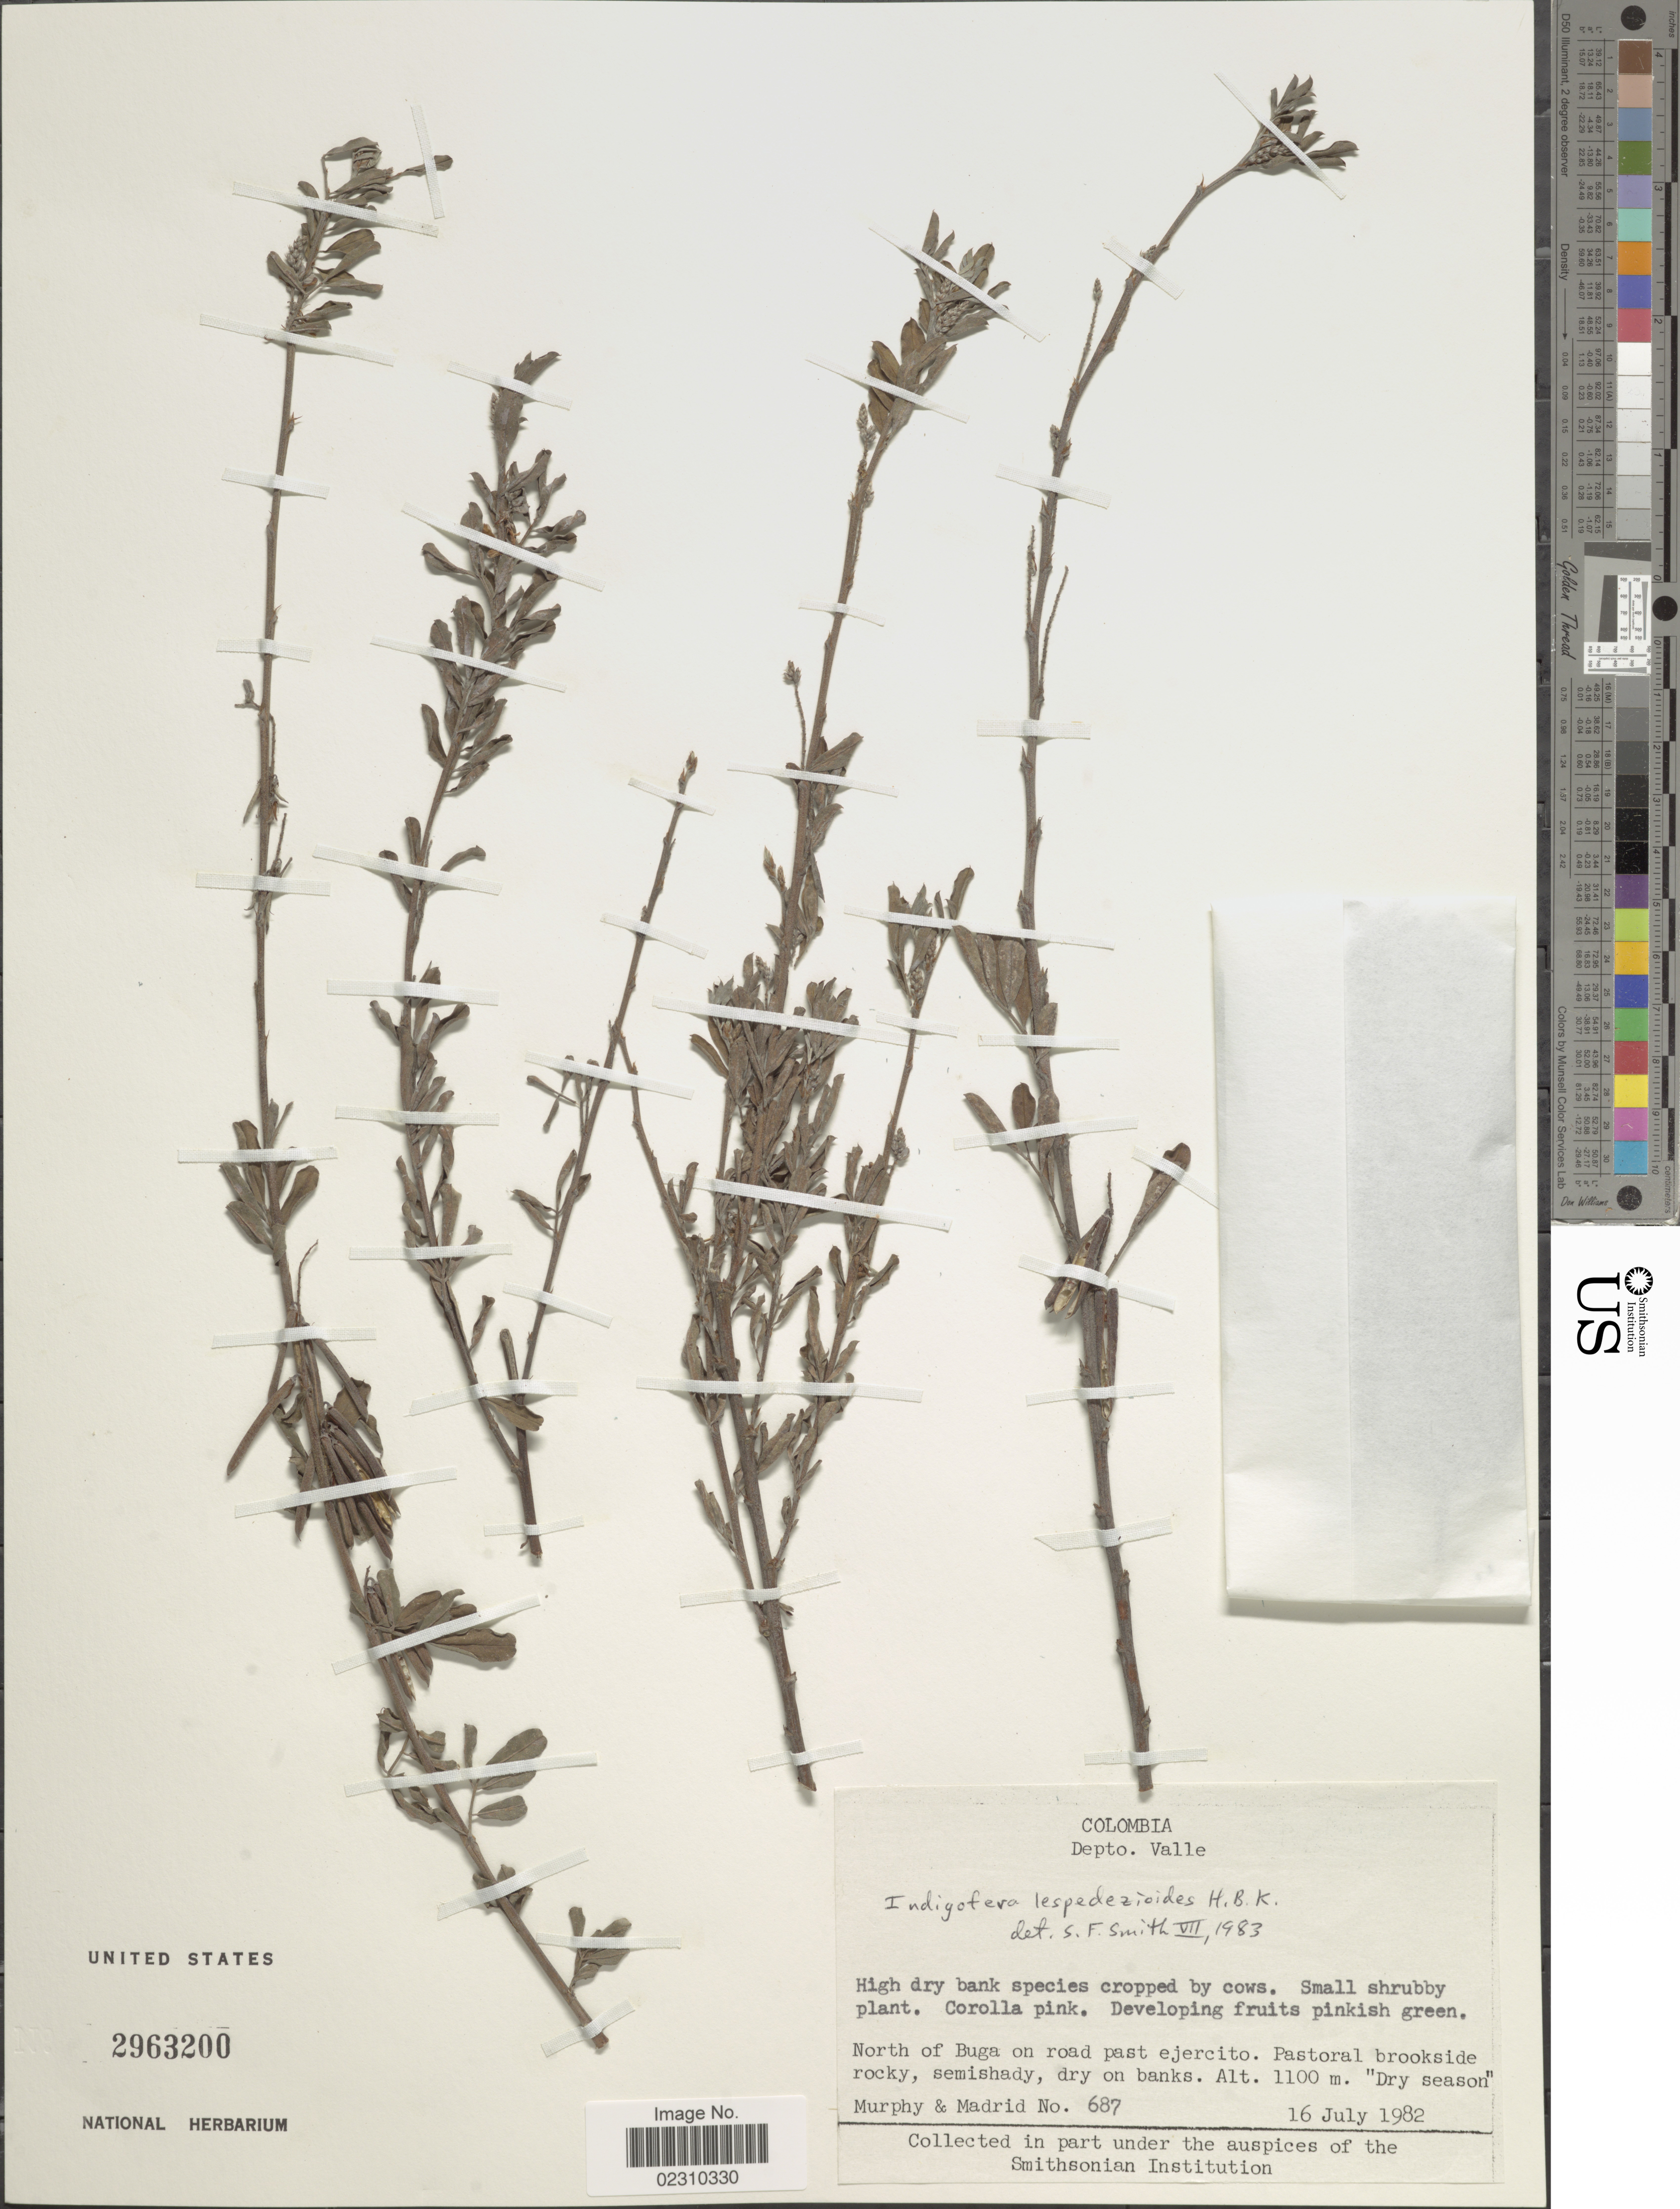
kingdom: Plantae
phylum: Tracheophyta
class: Magnoliopsida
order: Fabales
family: Fabaceae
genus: Indigofera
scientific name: Indigofera lespedezioides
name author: Kunth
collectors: -. Murphy & -. Madrid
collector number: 687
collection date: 1982-07-16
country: Colombia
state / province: Valle del Cauca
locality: Columbia, Dept. valle. North of Buga on road past ejercito.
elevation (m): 1100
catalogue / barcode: US 2963200